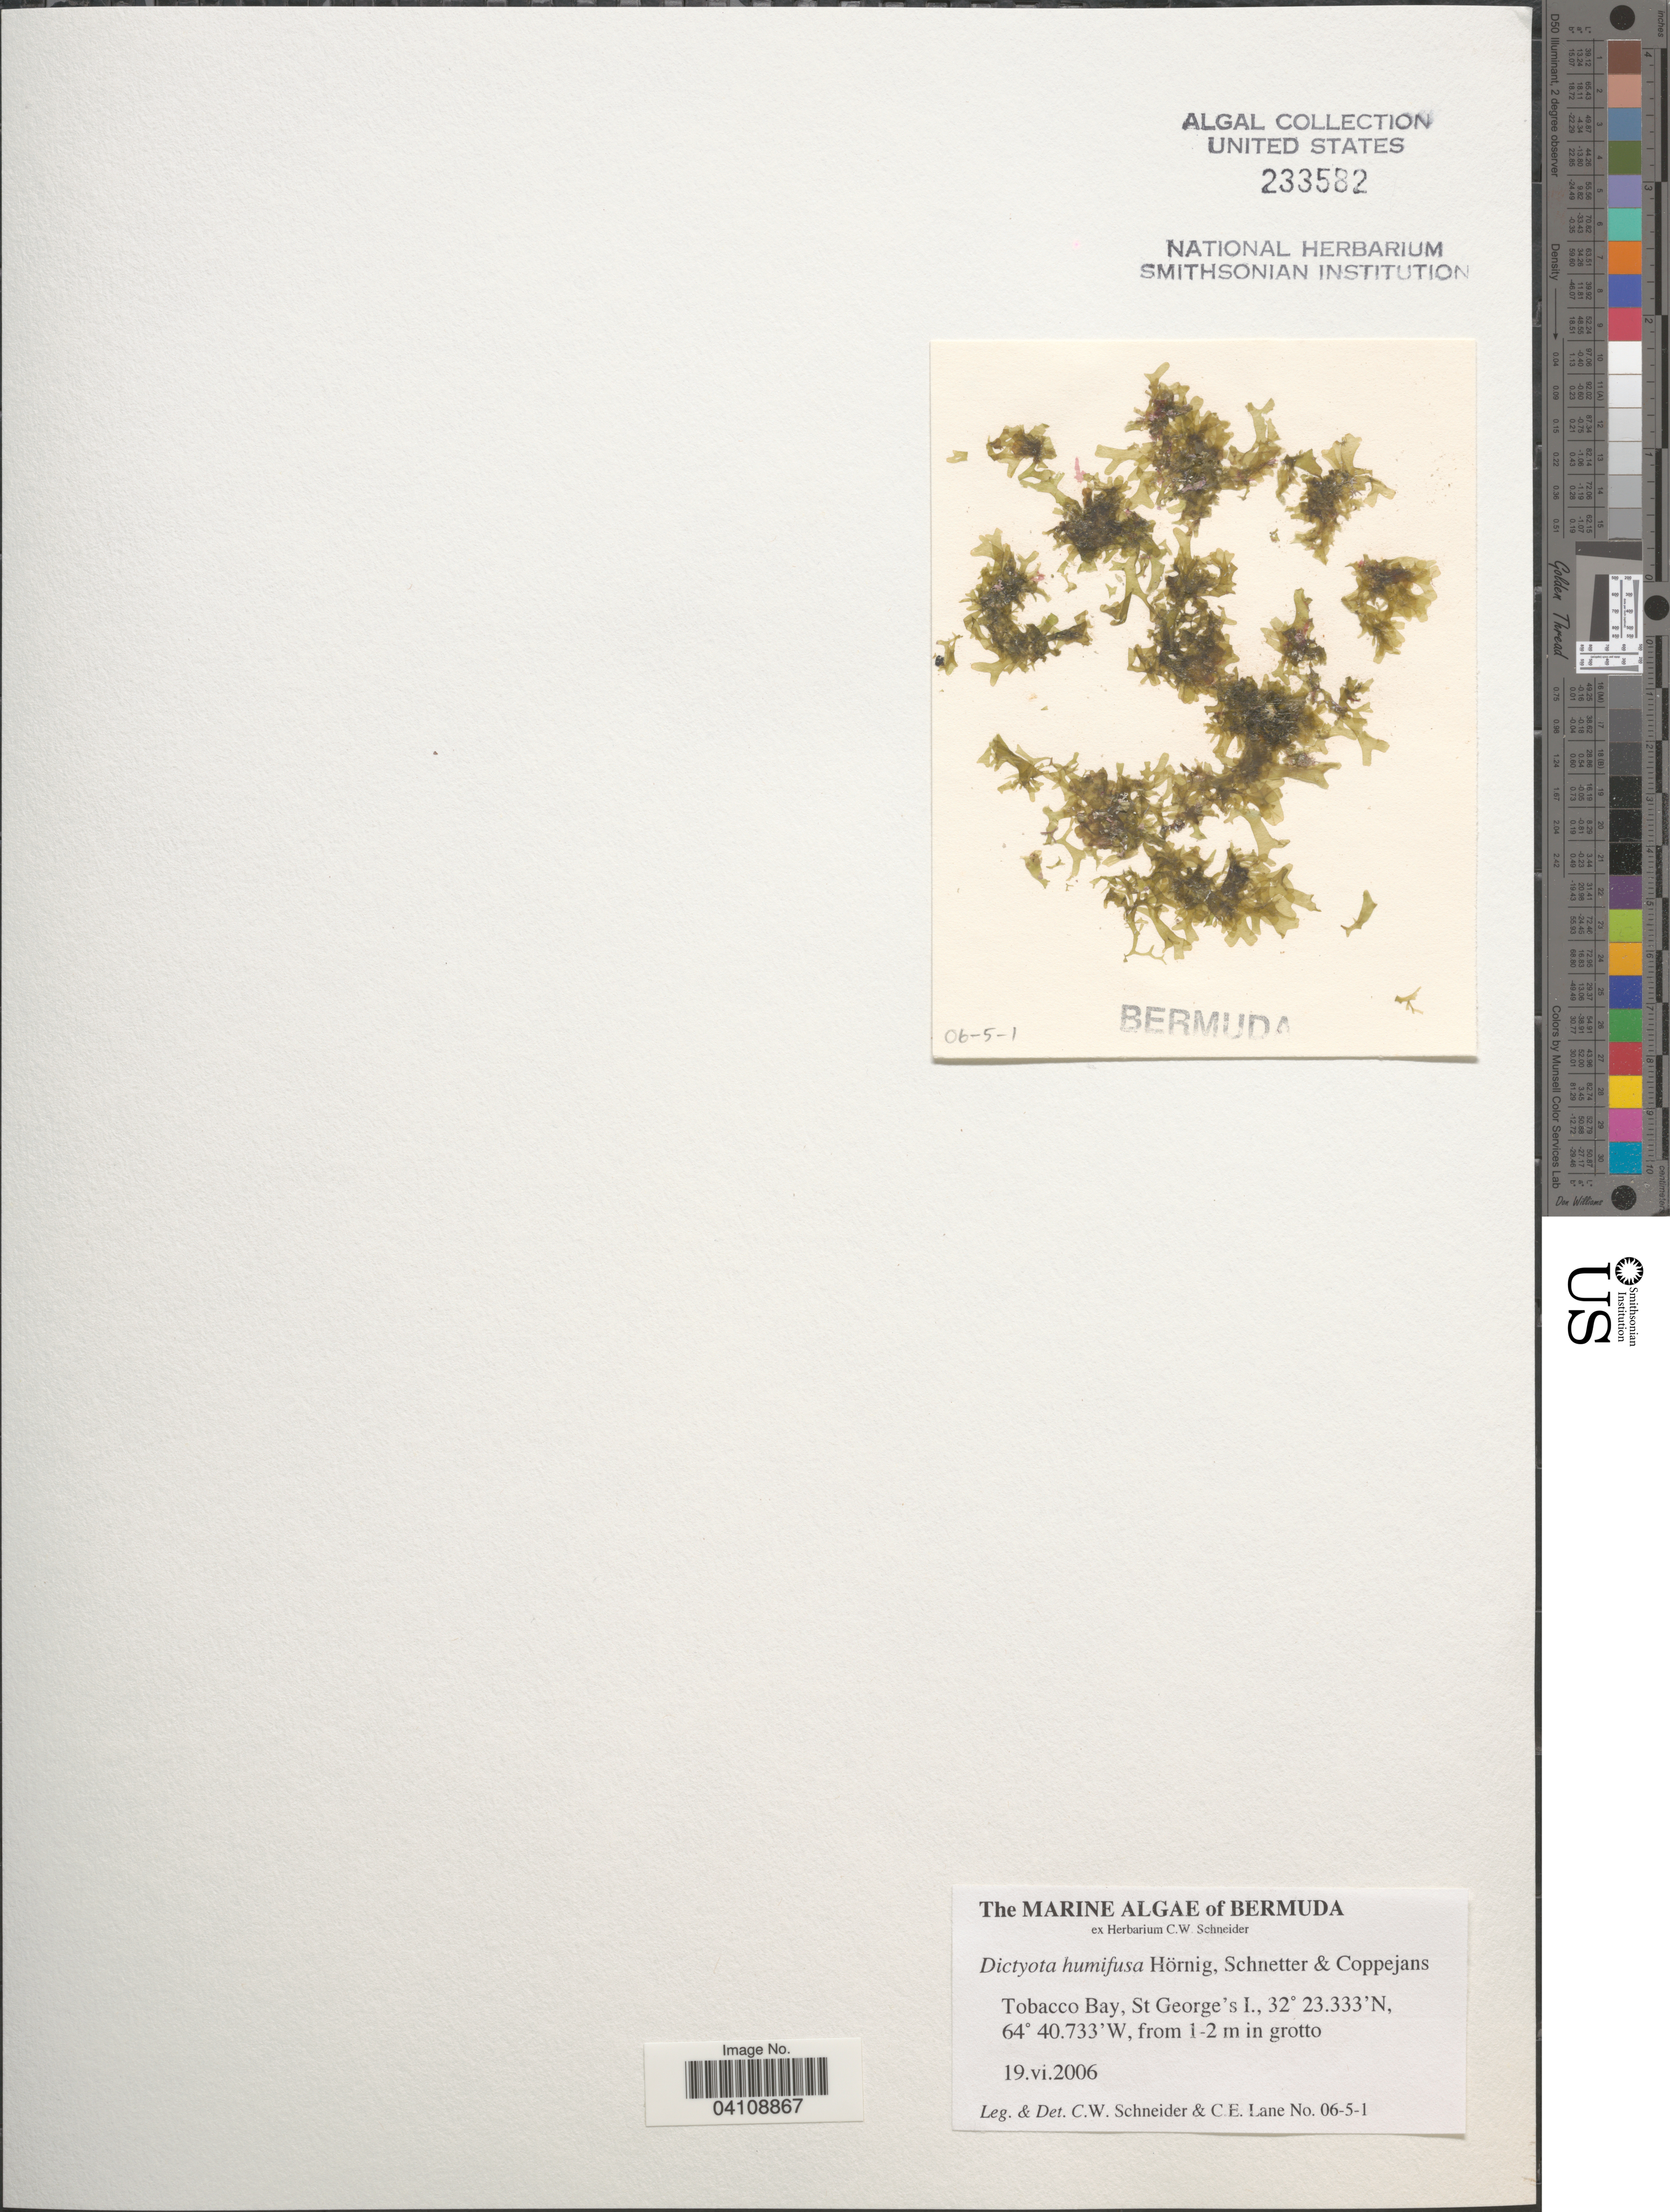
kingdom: Chromista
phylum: Ochrophyta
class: Phaeophyceae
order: Dictyotales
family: Dictyotaceae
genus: Dictyota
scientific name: Dictyota humifusa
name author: I.Hörnig et al.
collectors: C. W.Schneider & C. E. Lane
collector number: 06-5-1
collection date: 2006-06-19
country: Bermuda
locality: Tobacco Bay, St George's I.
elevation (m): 1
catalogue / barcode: US 233582